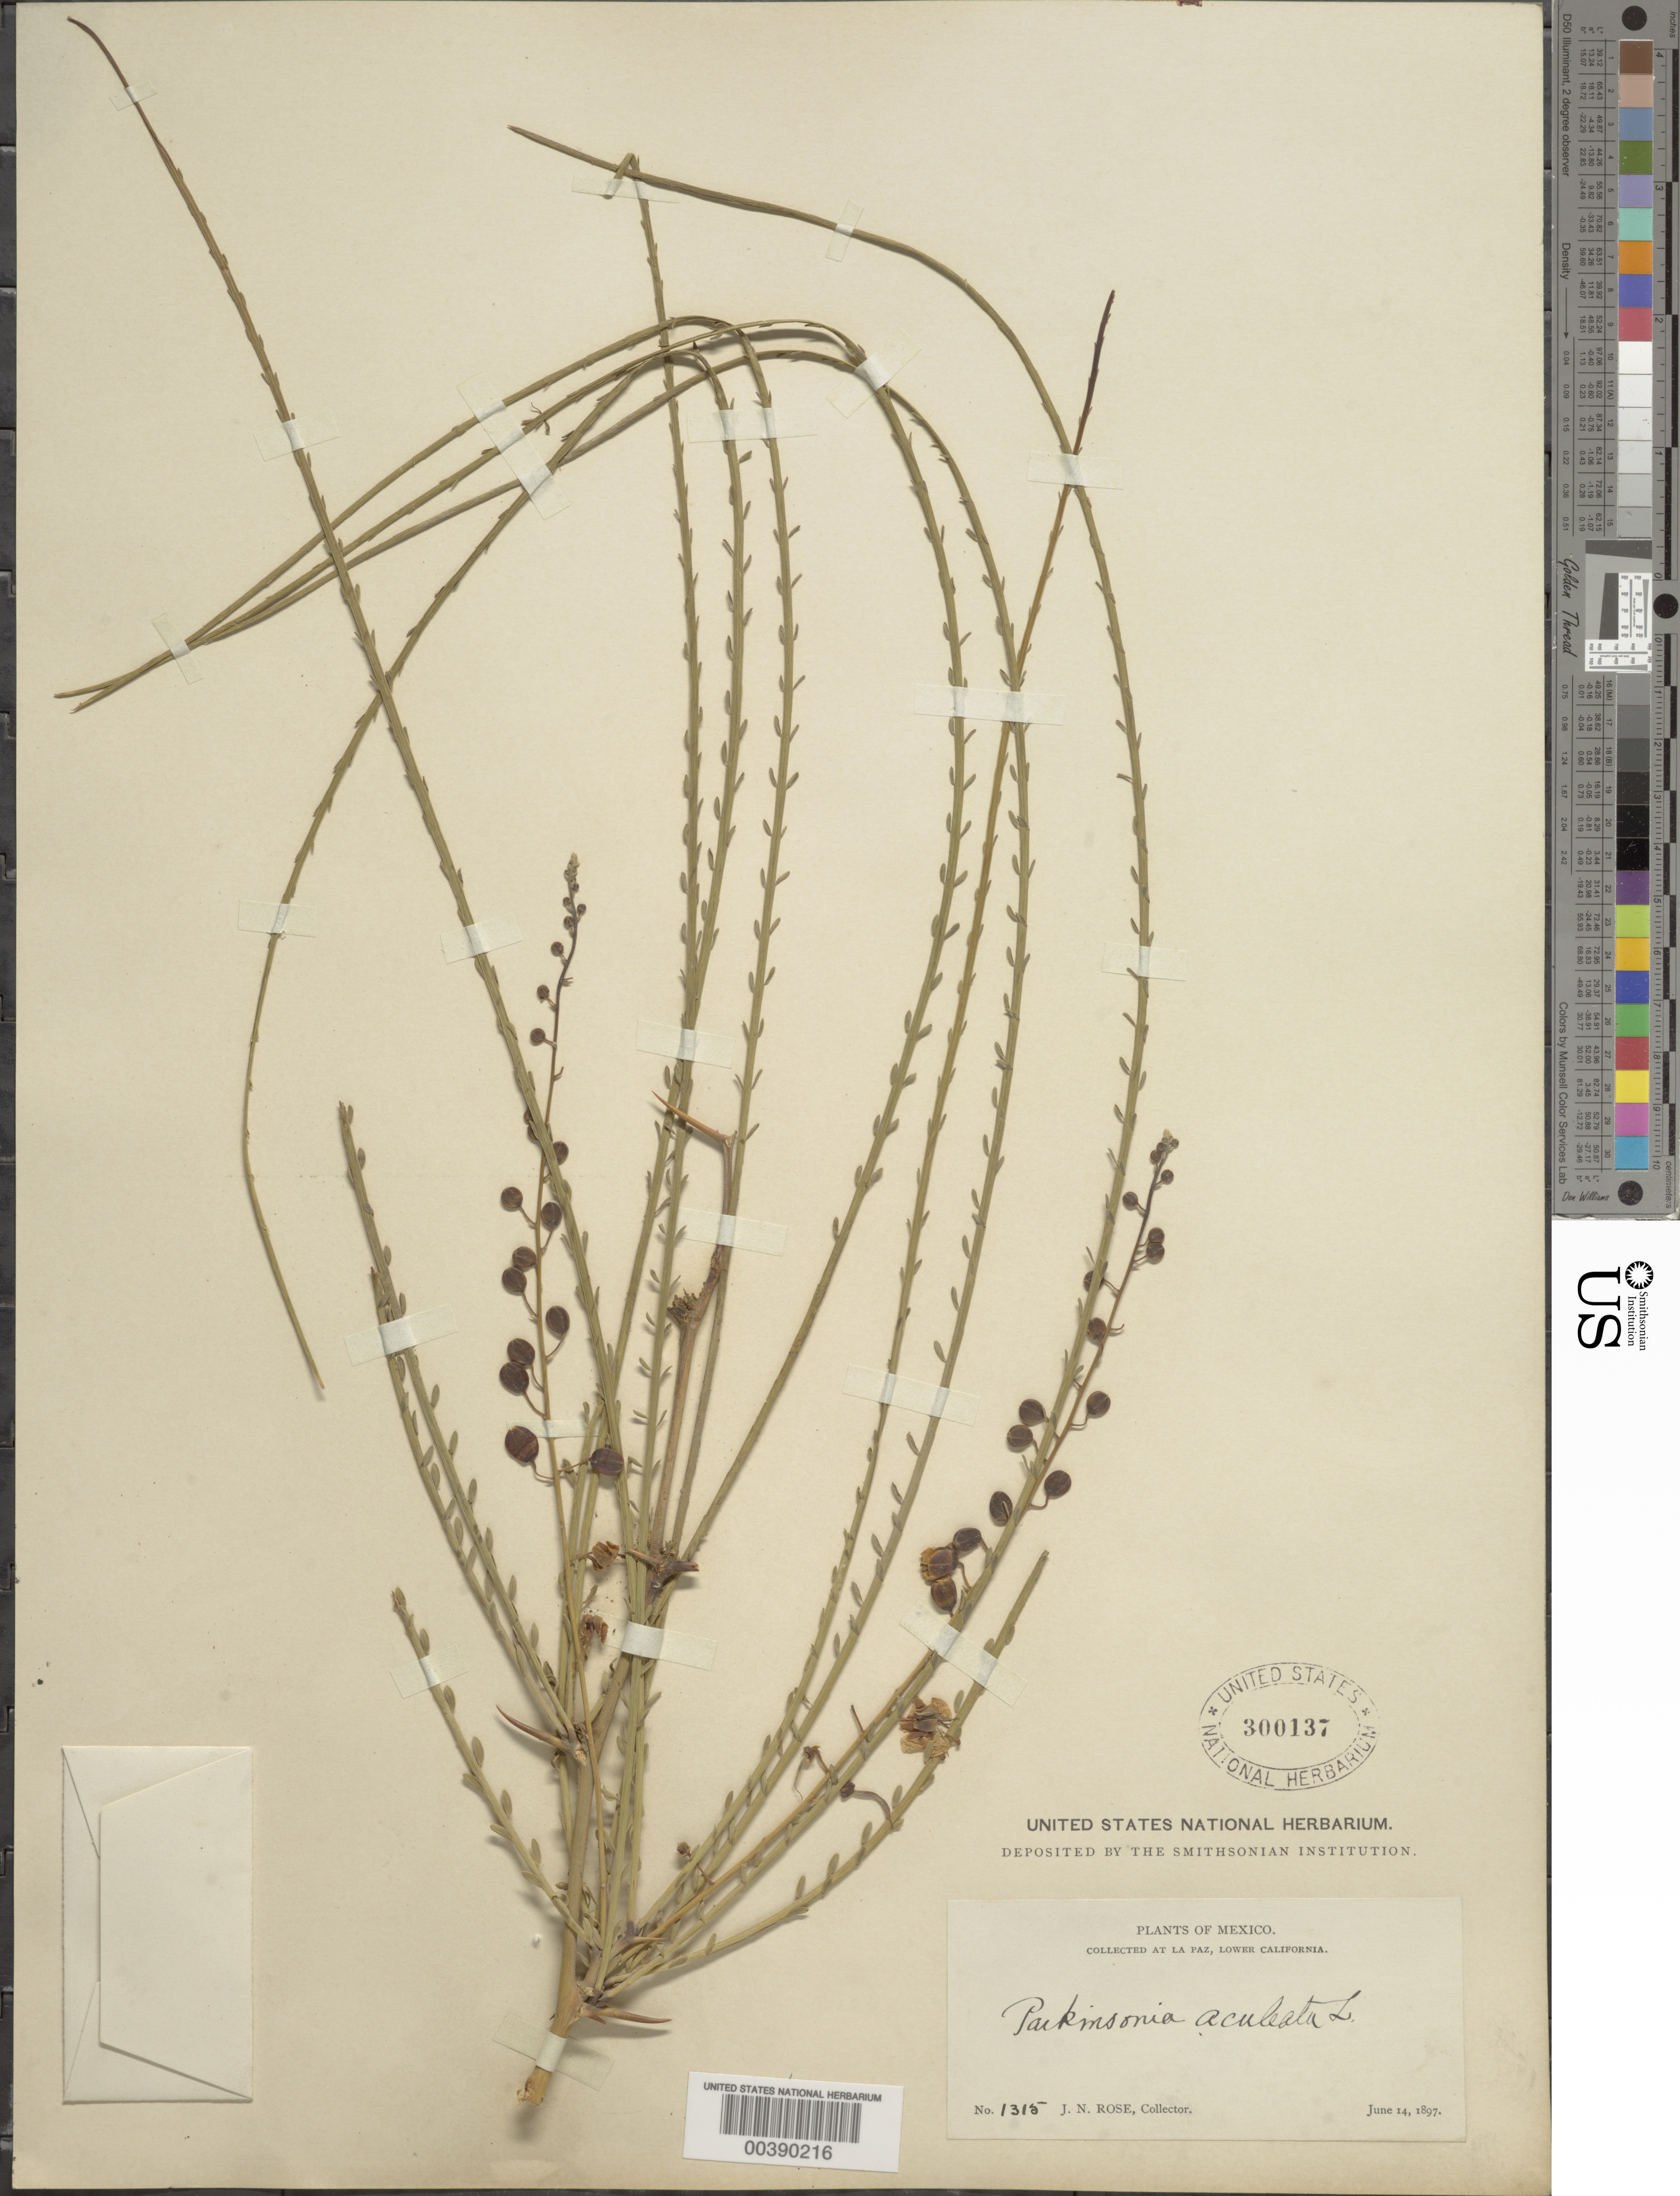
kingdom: Plantae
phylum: Tracheophyta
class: Magnoliopsida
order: Fabales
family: Fabaceae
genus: Parkinsonia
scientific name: Parkinsonia aculeata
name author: L.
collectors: J. N. Rose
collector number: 1315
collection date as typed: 14 Jun 1897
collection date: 1897-06-14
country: Mexico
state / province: Baja California Sur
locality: La Paz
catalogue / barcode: US 300137